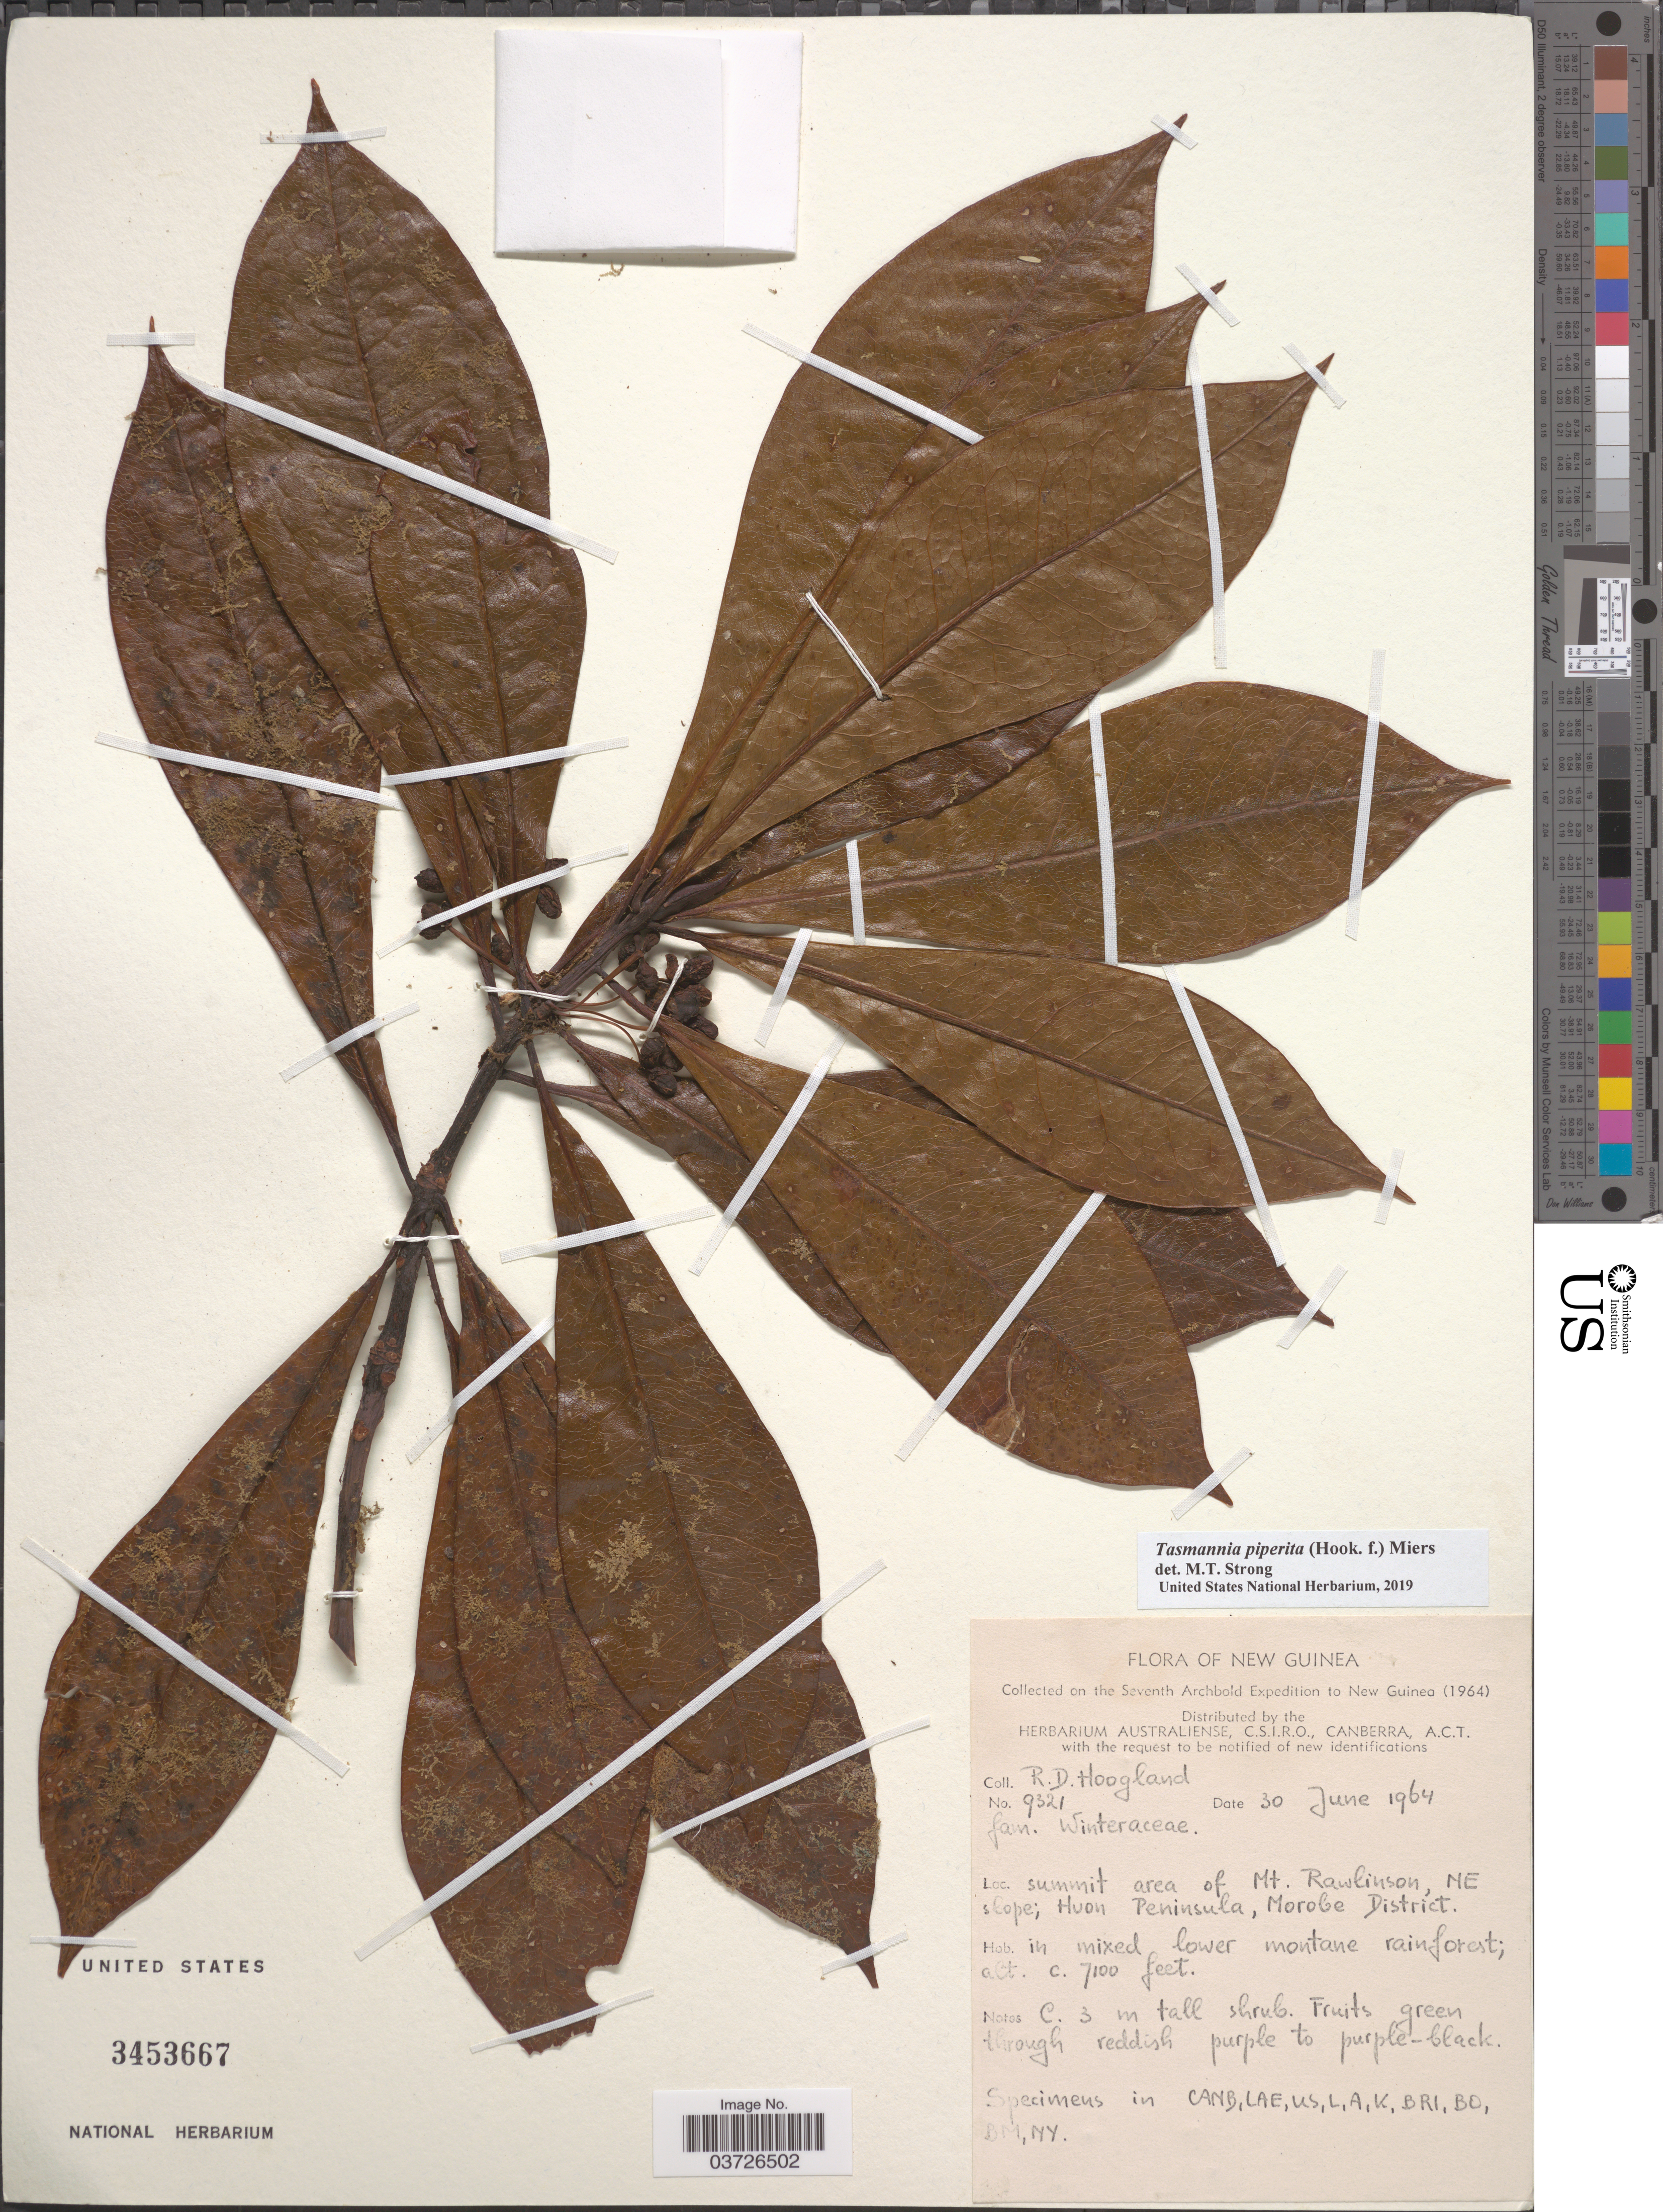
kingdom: Plantae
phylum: Tracheophyta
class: Magnoliopsida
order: Canellales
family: Winteraceae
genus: Tasmannia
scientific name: Tasmannia piperita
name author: (Hook. f.) Miers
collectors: R. D. Hoogland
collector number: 9321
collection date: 1964-06-30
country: Papua New Guinea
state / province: Morobe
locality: New Guinea. Summit area of Mt. Rawlinson, NE slope; Huon Peninsula, Morobe District.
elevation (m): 2164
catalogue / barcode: US 3453667